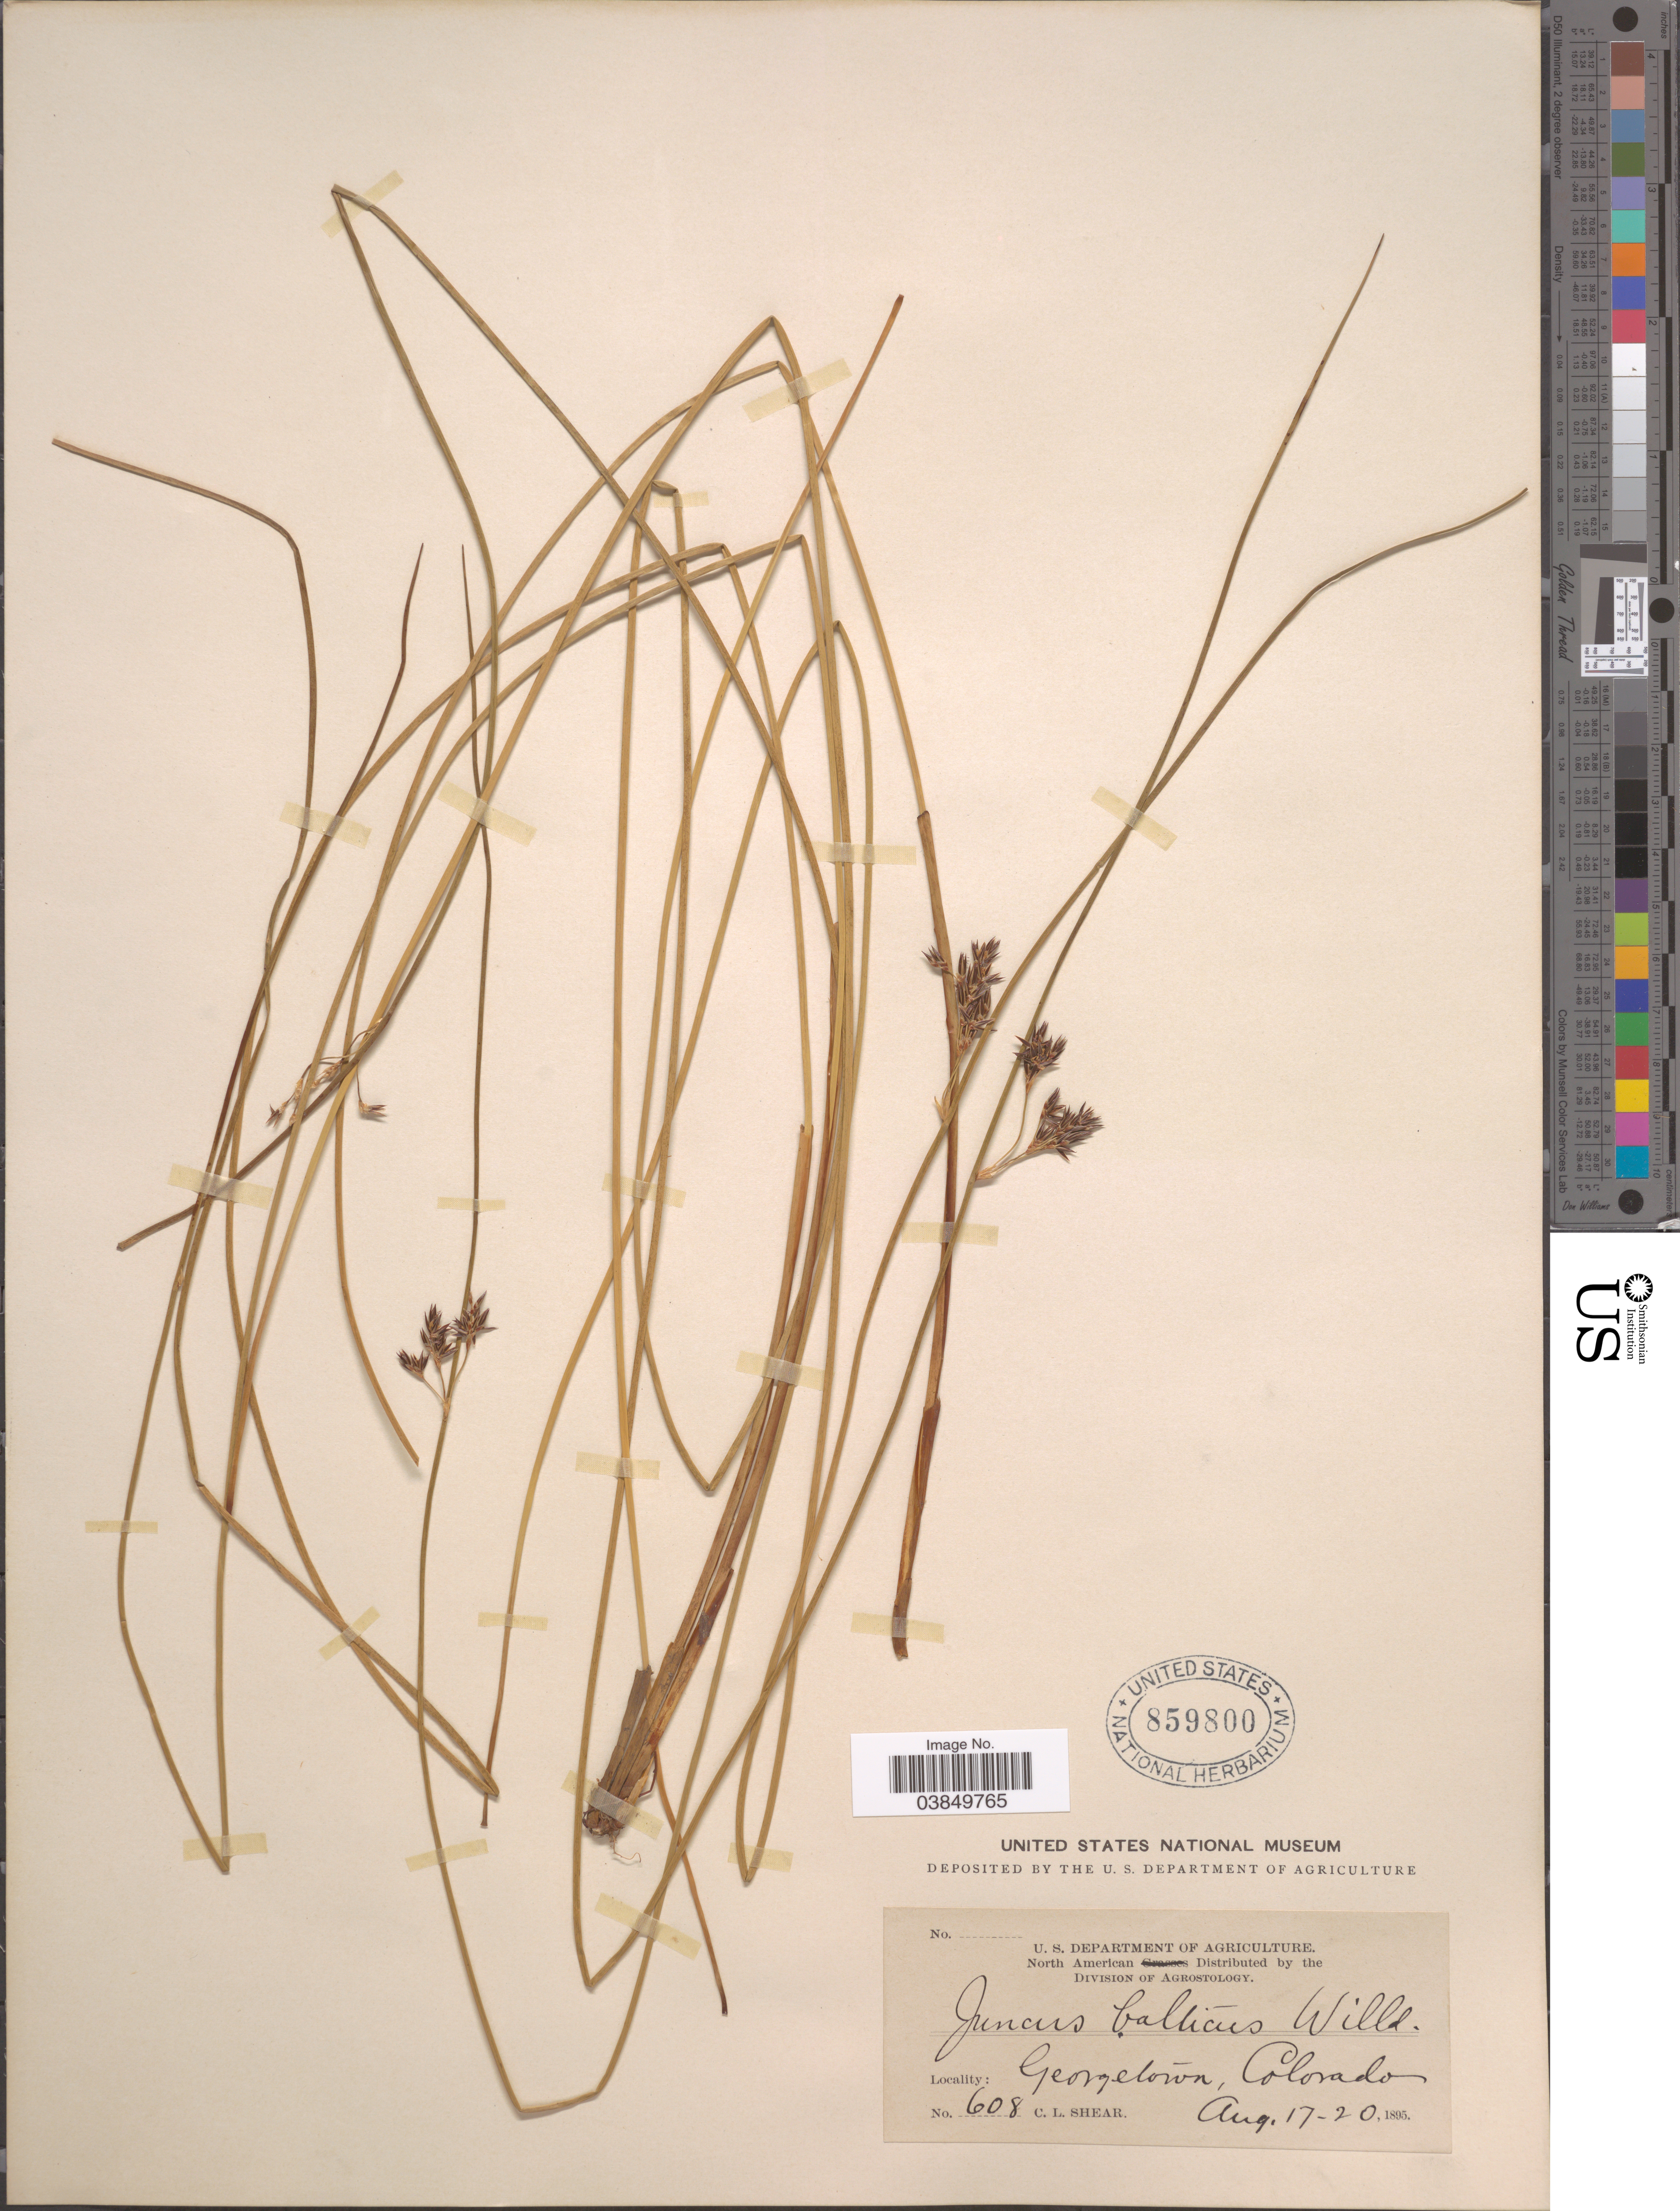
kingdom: Plantae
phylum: Tracheophyta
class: Liliopsida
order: Poales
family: Juncaceae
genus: Juncus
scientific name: Juncus balticus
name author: Willd.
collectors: C. L. Shear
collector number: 608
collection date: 1895-08-17/1895-08-20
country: United States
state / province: Colorado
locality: Georgetown.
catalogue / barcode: US 859800